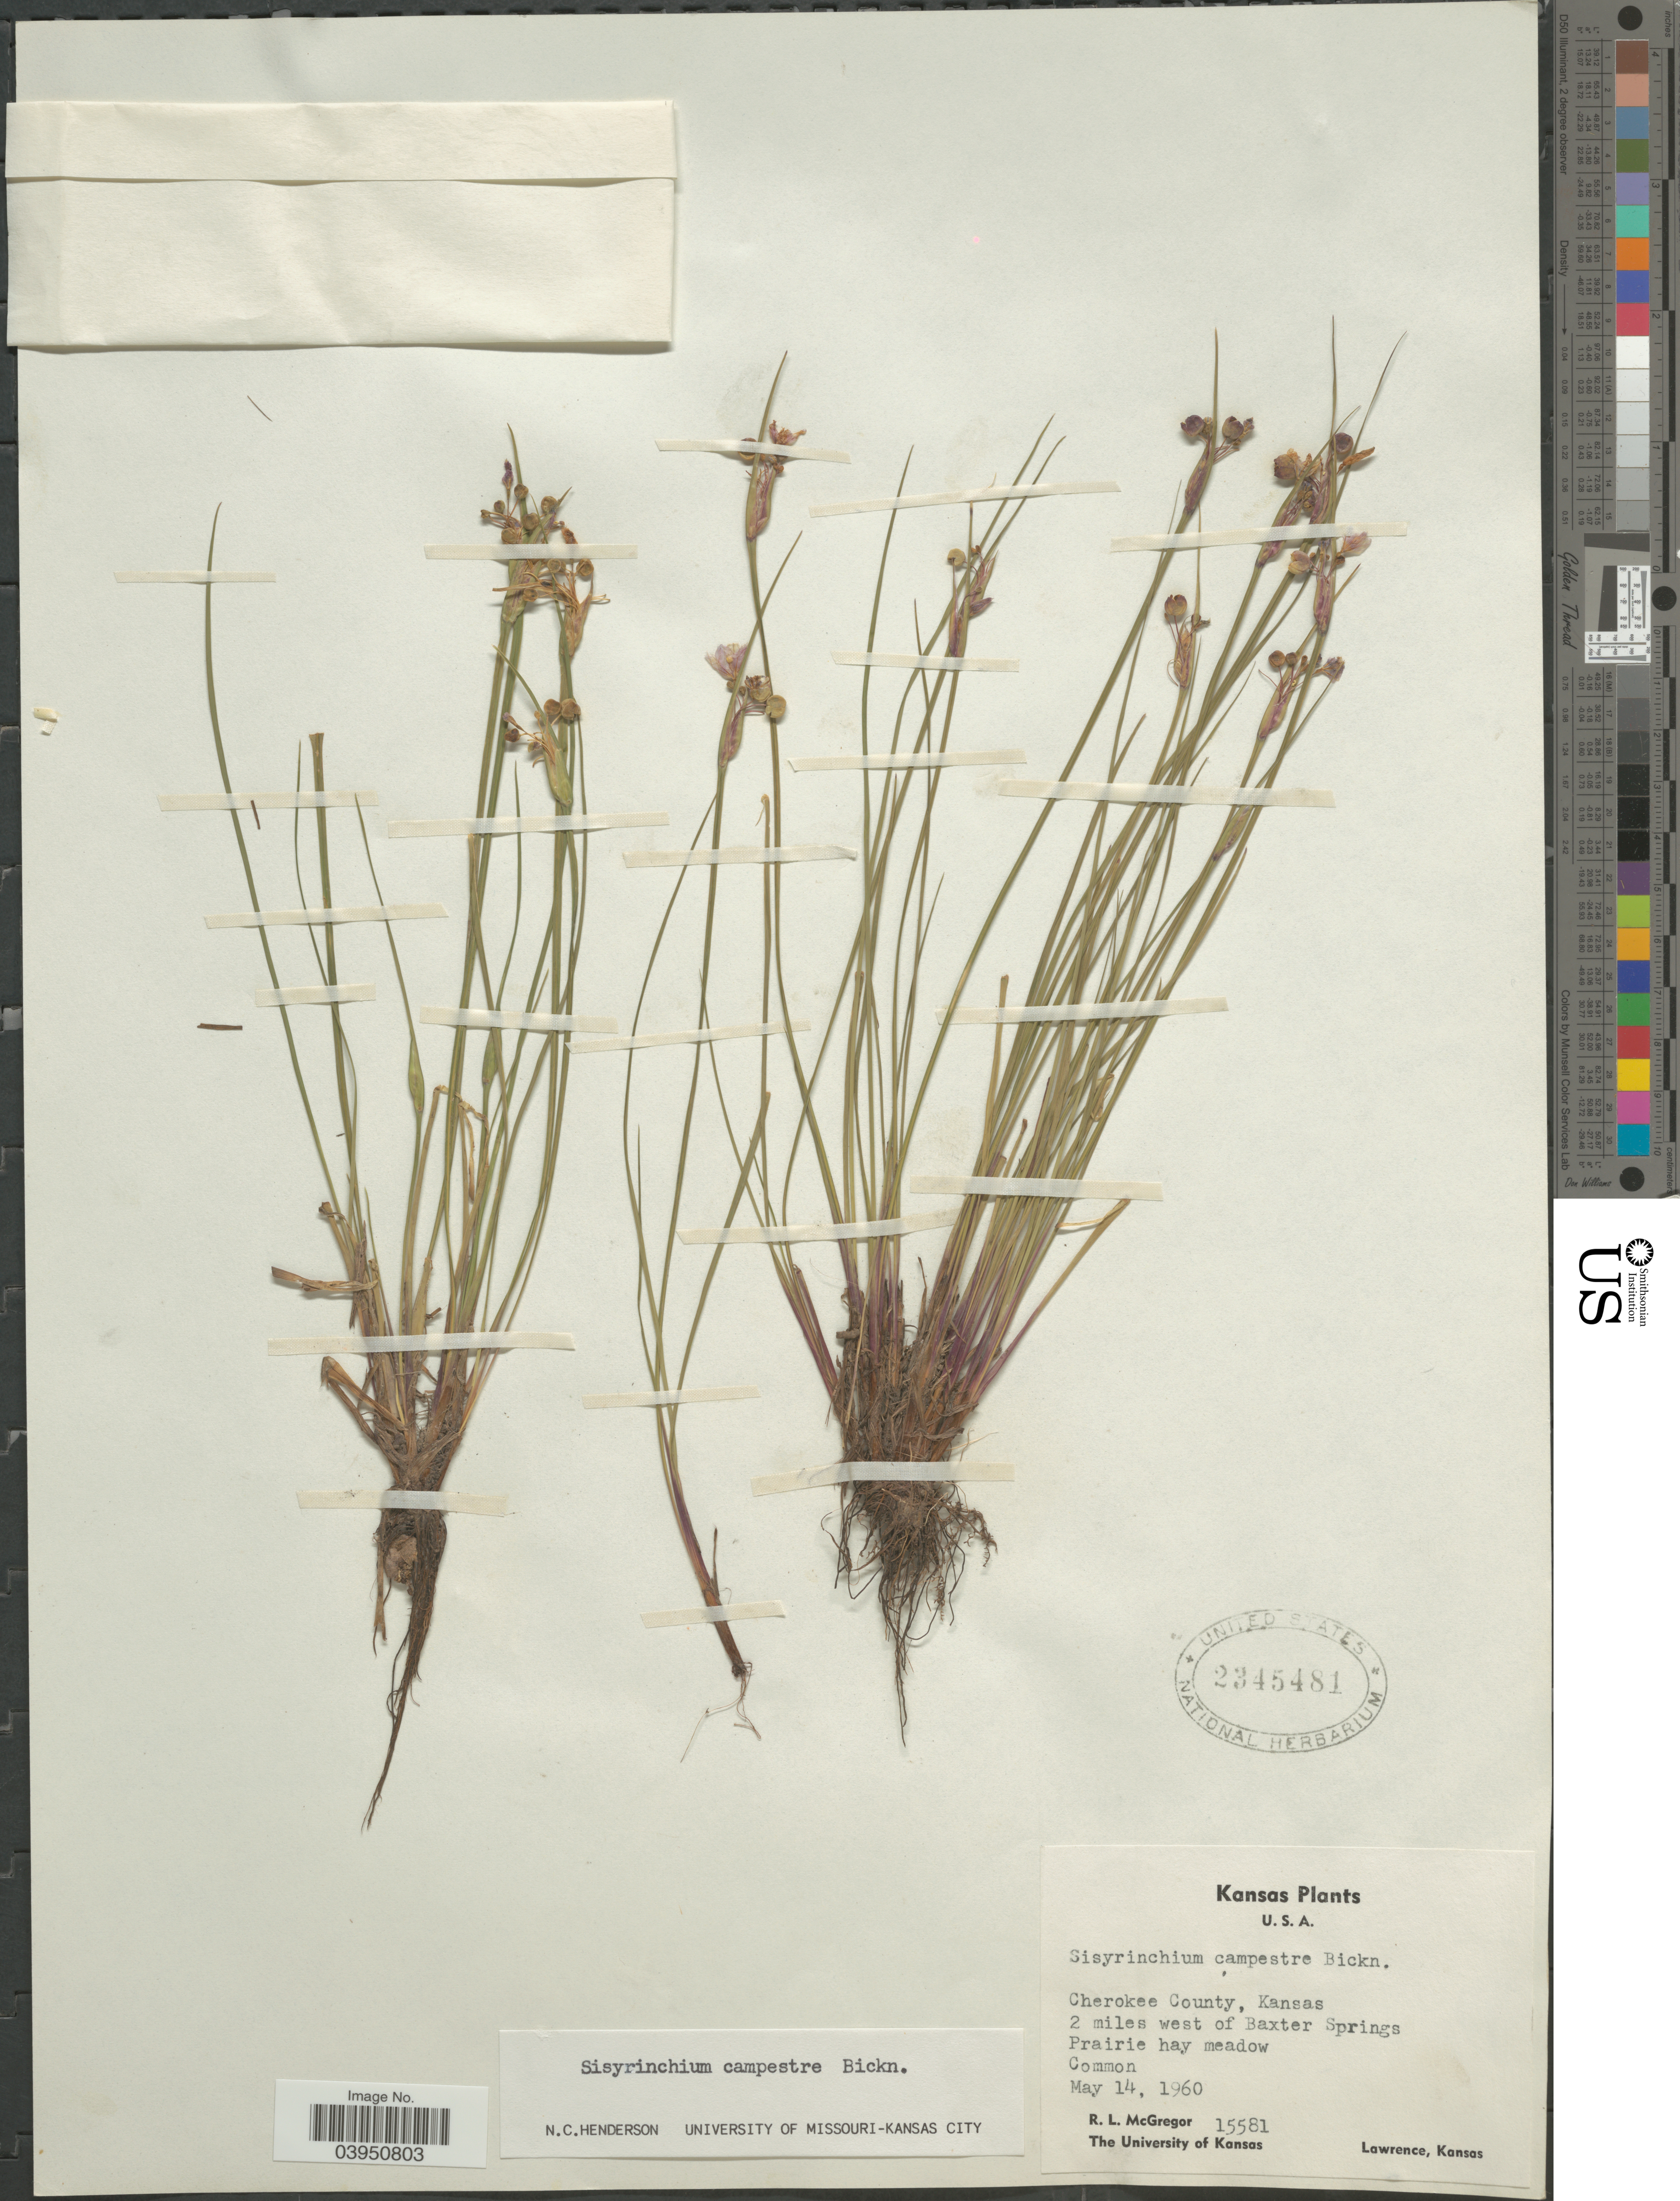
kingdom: Plantae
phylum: Tracheophyta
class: Liliopsida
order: Asparagales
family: Iridaceae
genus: Sisyrinchium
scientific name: Sisyrinchium campestre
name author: E.P. Bicknell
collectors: R. McGregor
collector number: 15581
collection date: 1960-05-14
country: United States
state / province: Kansas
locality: Cherokee County. 2 miles west of Baxter Springs.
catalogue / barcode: US 2345481